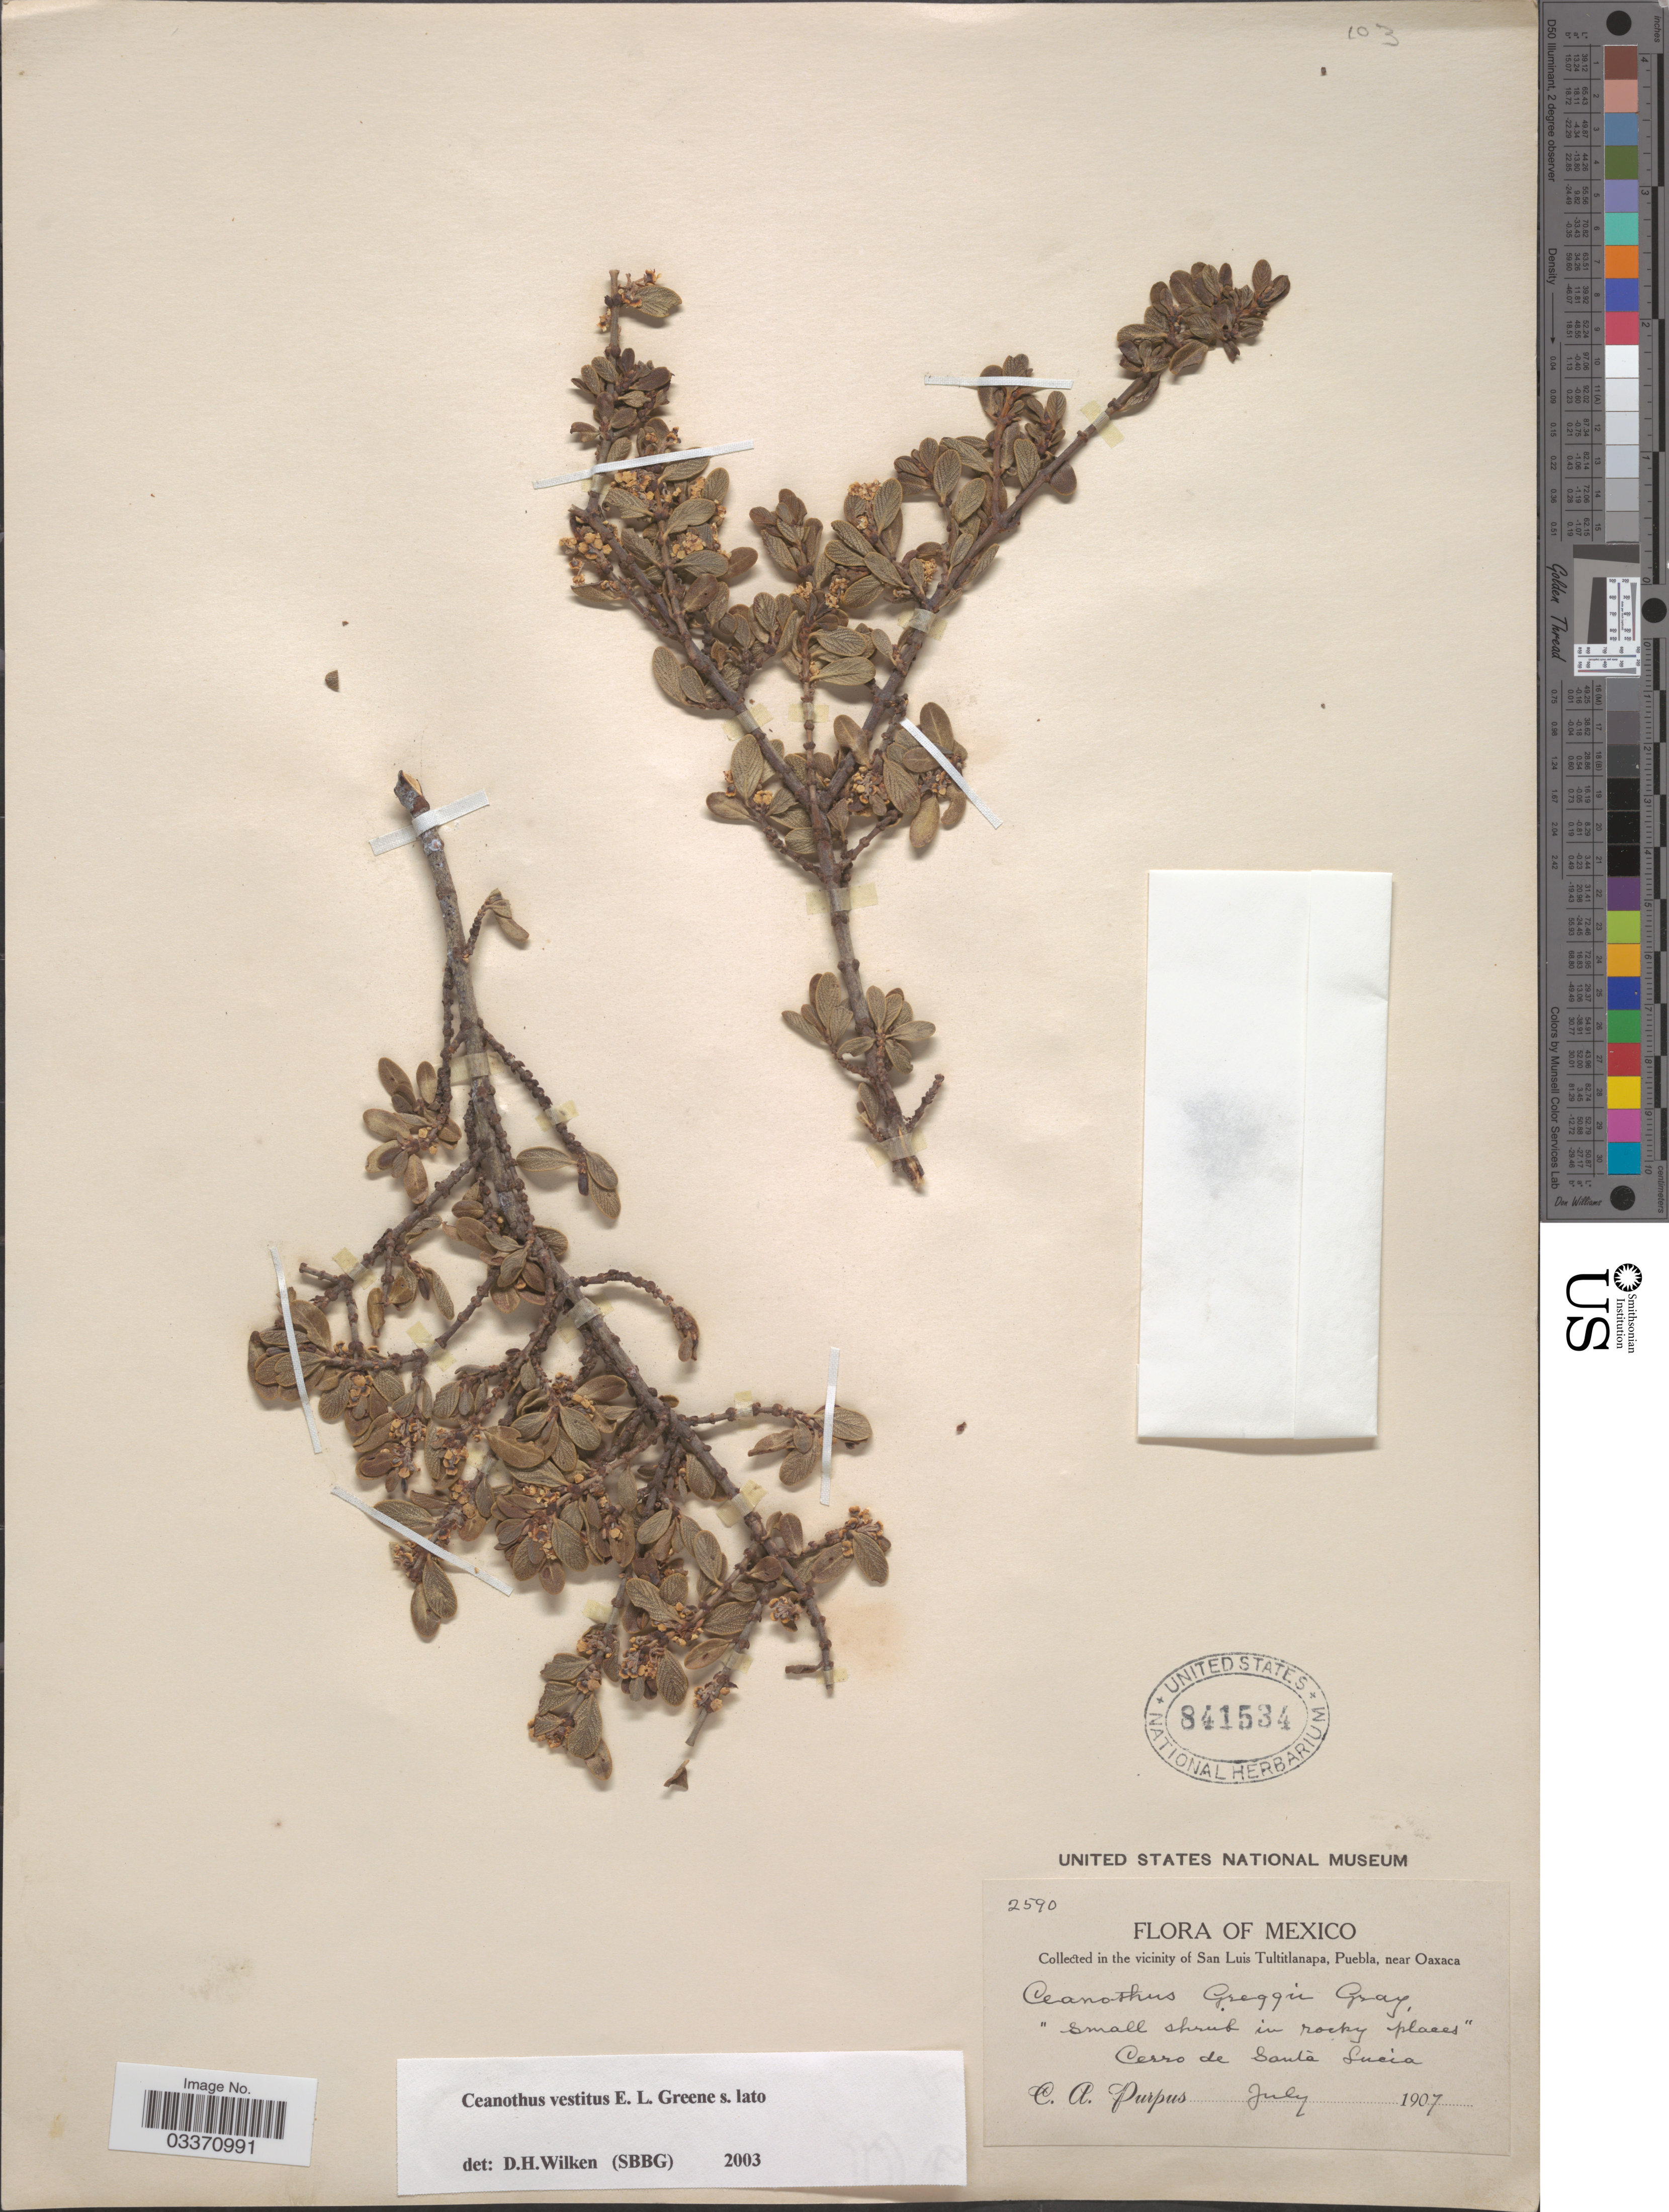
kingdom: Plantae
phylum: Tracheophyta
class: Magnoliopsida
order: Rosales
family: Rhamnaceae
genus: Ceanothus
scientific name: Ceanothus vestitus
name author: Greene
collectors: C. A. Purpus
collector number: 2590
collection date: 1907-07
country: Mexico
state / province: Puebla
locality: In the vicinity of San Luis Tultitlanapa, near Oaxaca. Cerro de Santa Lucia.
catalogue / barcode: US 841534